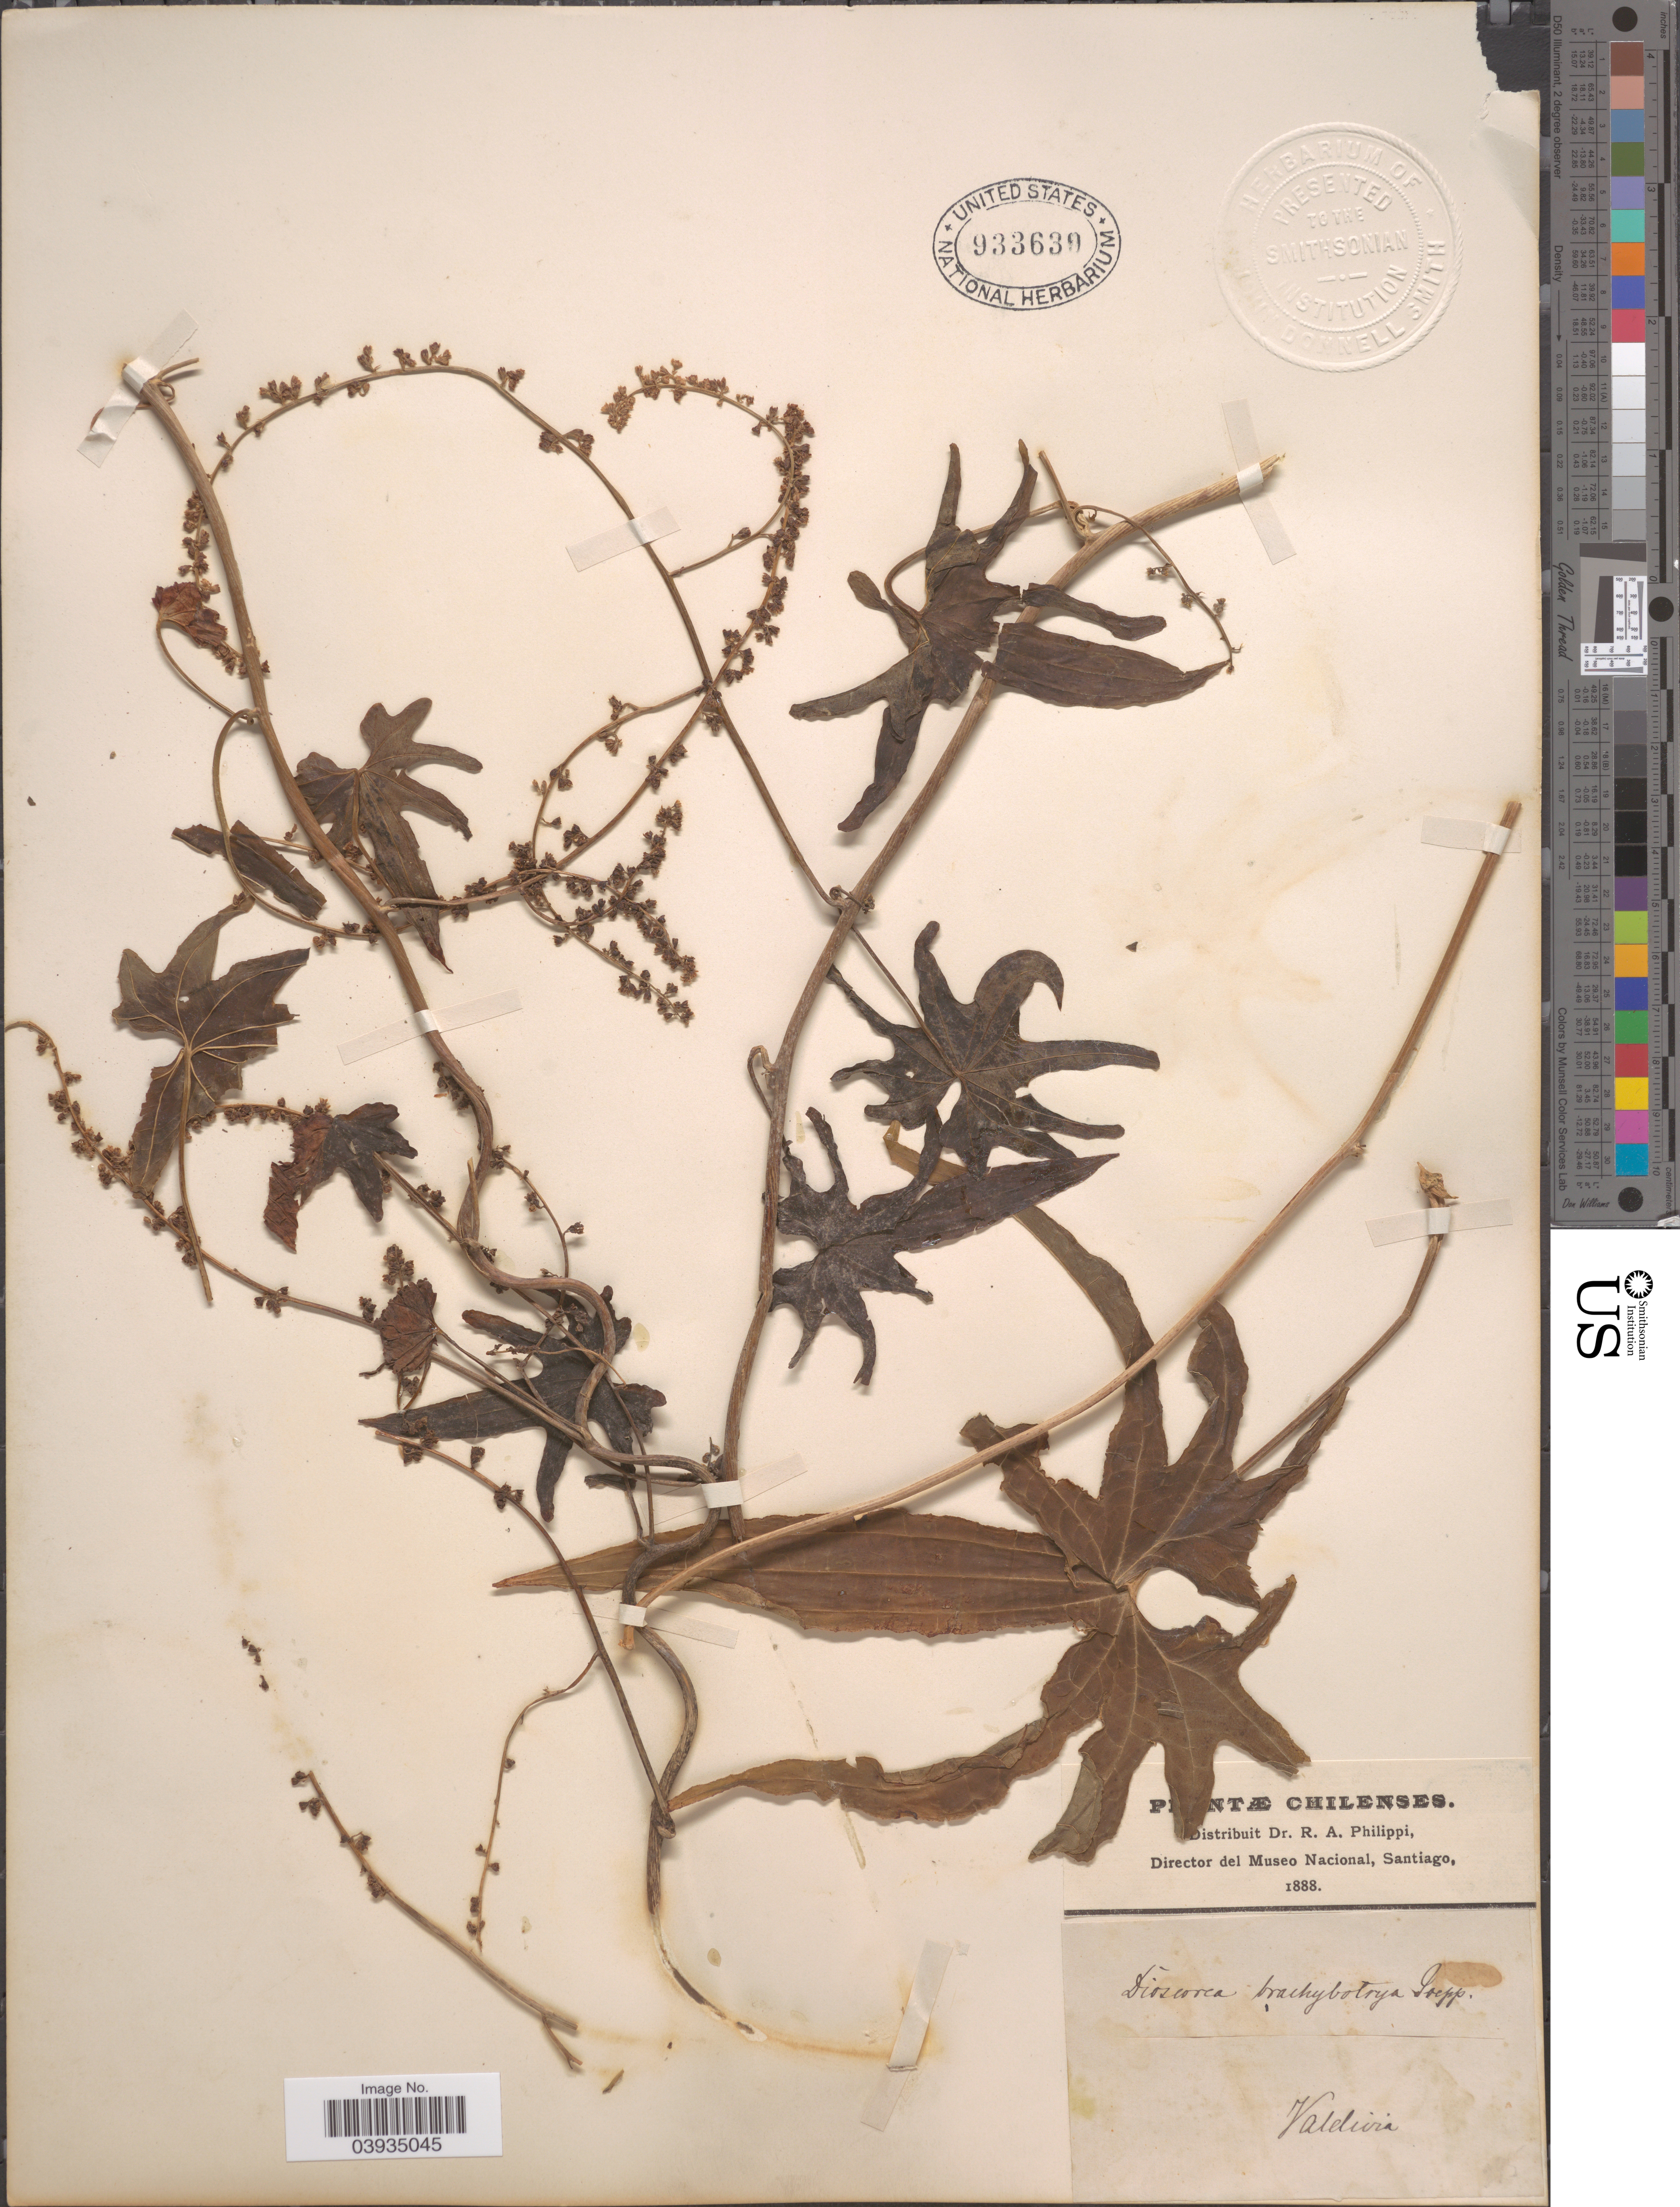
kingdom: Plantae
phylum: Tracheophyta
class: Liliopsida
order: Dioscoreales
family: Dioscoreaceae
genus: Dioscorea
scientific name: Dioscorea brachybotrya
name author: Poepp.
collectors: ex. herb. R.A. Philippi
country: Chile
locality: Valdivia.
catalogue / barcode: US 933639